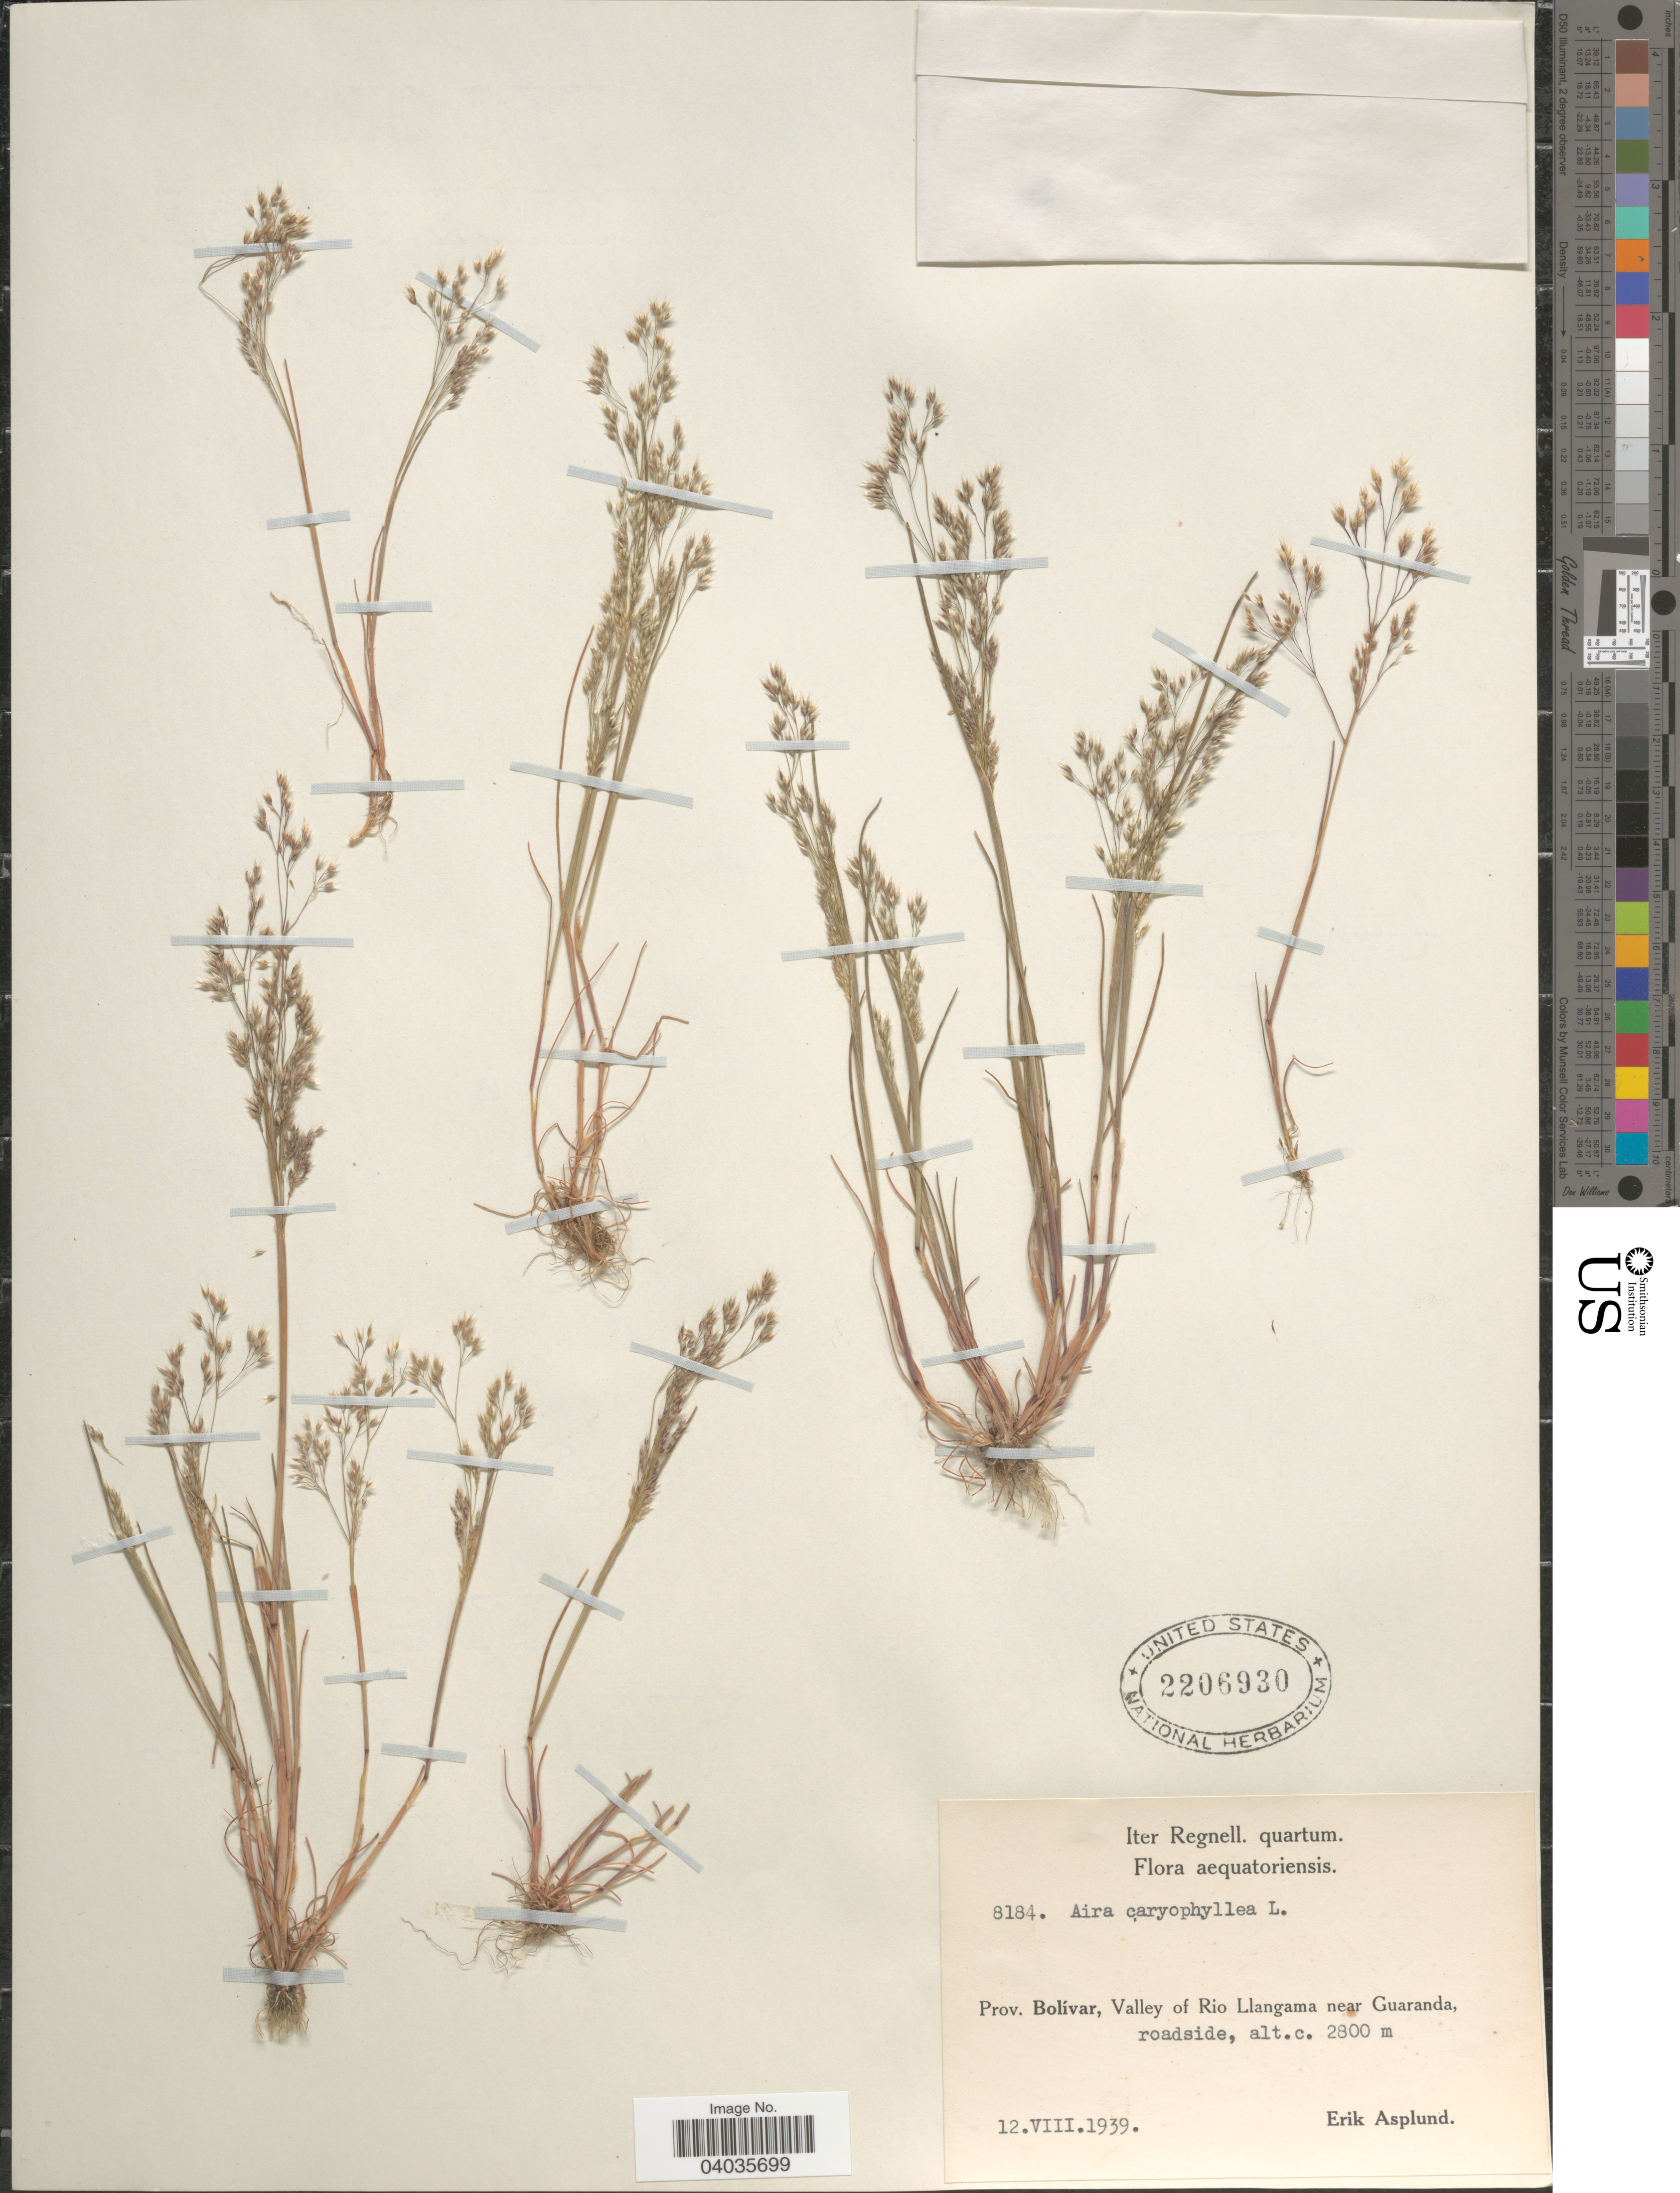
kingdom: Plantae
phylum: Tracheophyta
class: Liliopsida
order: Poales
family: Poaceae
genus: Aira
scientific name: Aira caryophyllea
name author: L.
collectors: E. Asplund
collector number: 8184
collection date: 1939-08-12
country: Ecuador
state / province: Bolívar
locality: Valley of Rio Llangama near Guaranda, roadside.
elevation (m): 2800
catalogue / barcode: US 2206930